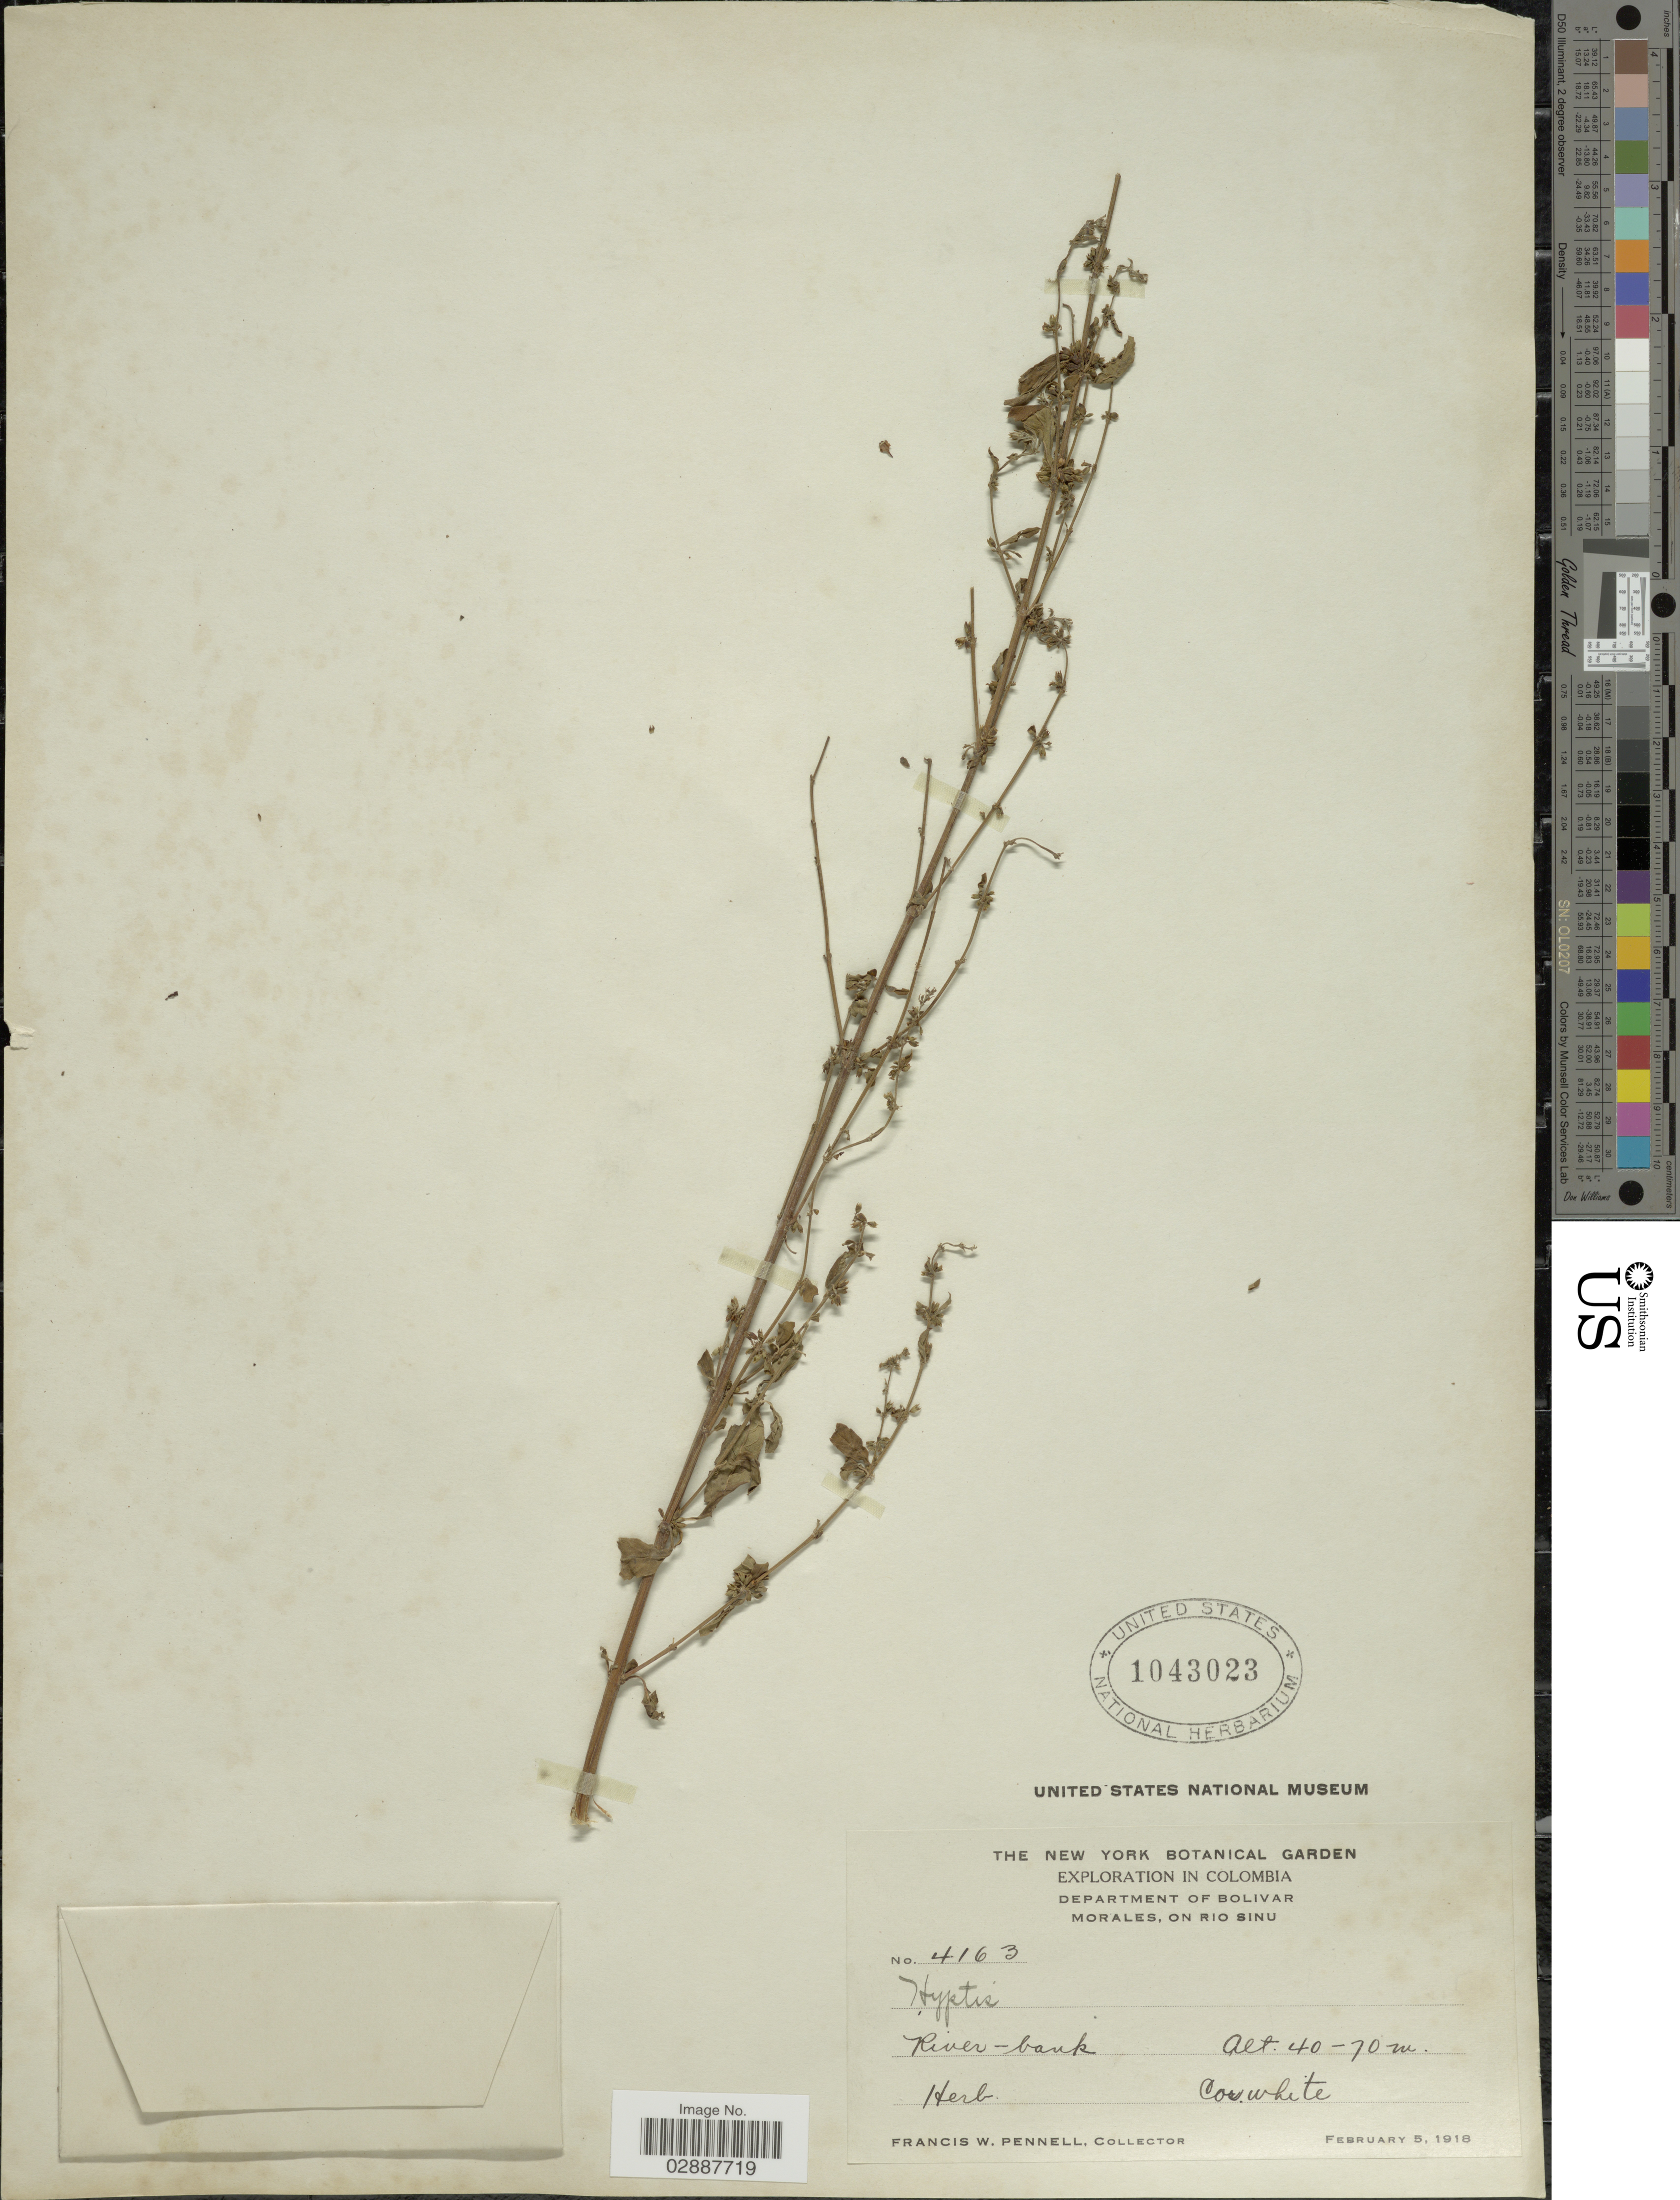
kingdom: Plantae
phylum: Tracheophyta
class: Magnoliopsida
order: Lamiales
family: Lamiaceae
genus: Condea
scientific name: Condea sp.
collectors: F. W. Pennell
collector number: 4163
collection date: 1918-02-05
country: Colombia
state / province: Bolívar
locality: Department of Bolivar. Morales, on Rio Sinu, River-bank.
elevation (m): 40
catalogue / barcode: US 1043023